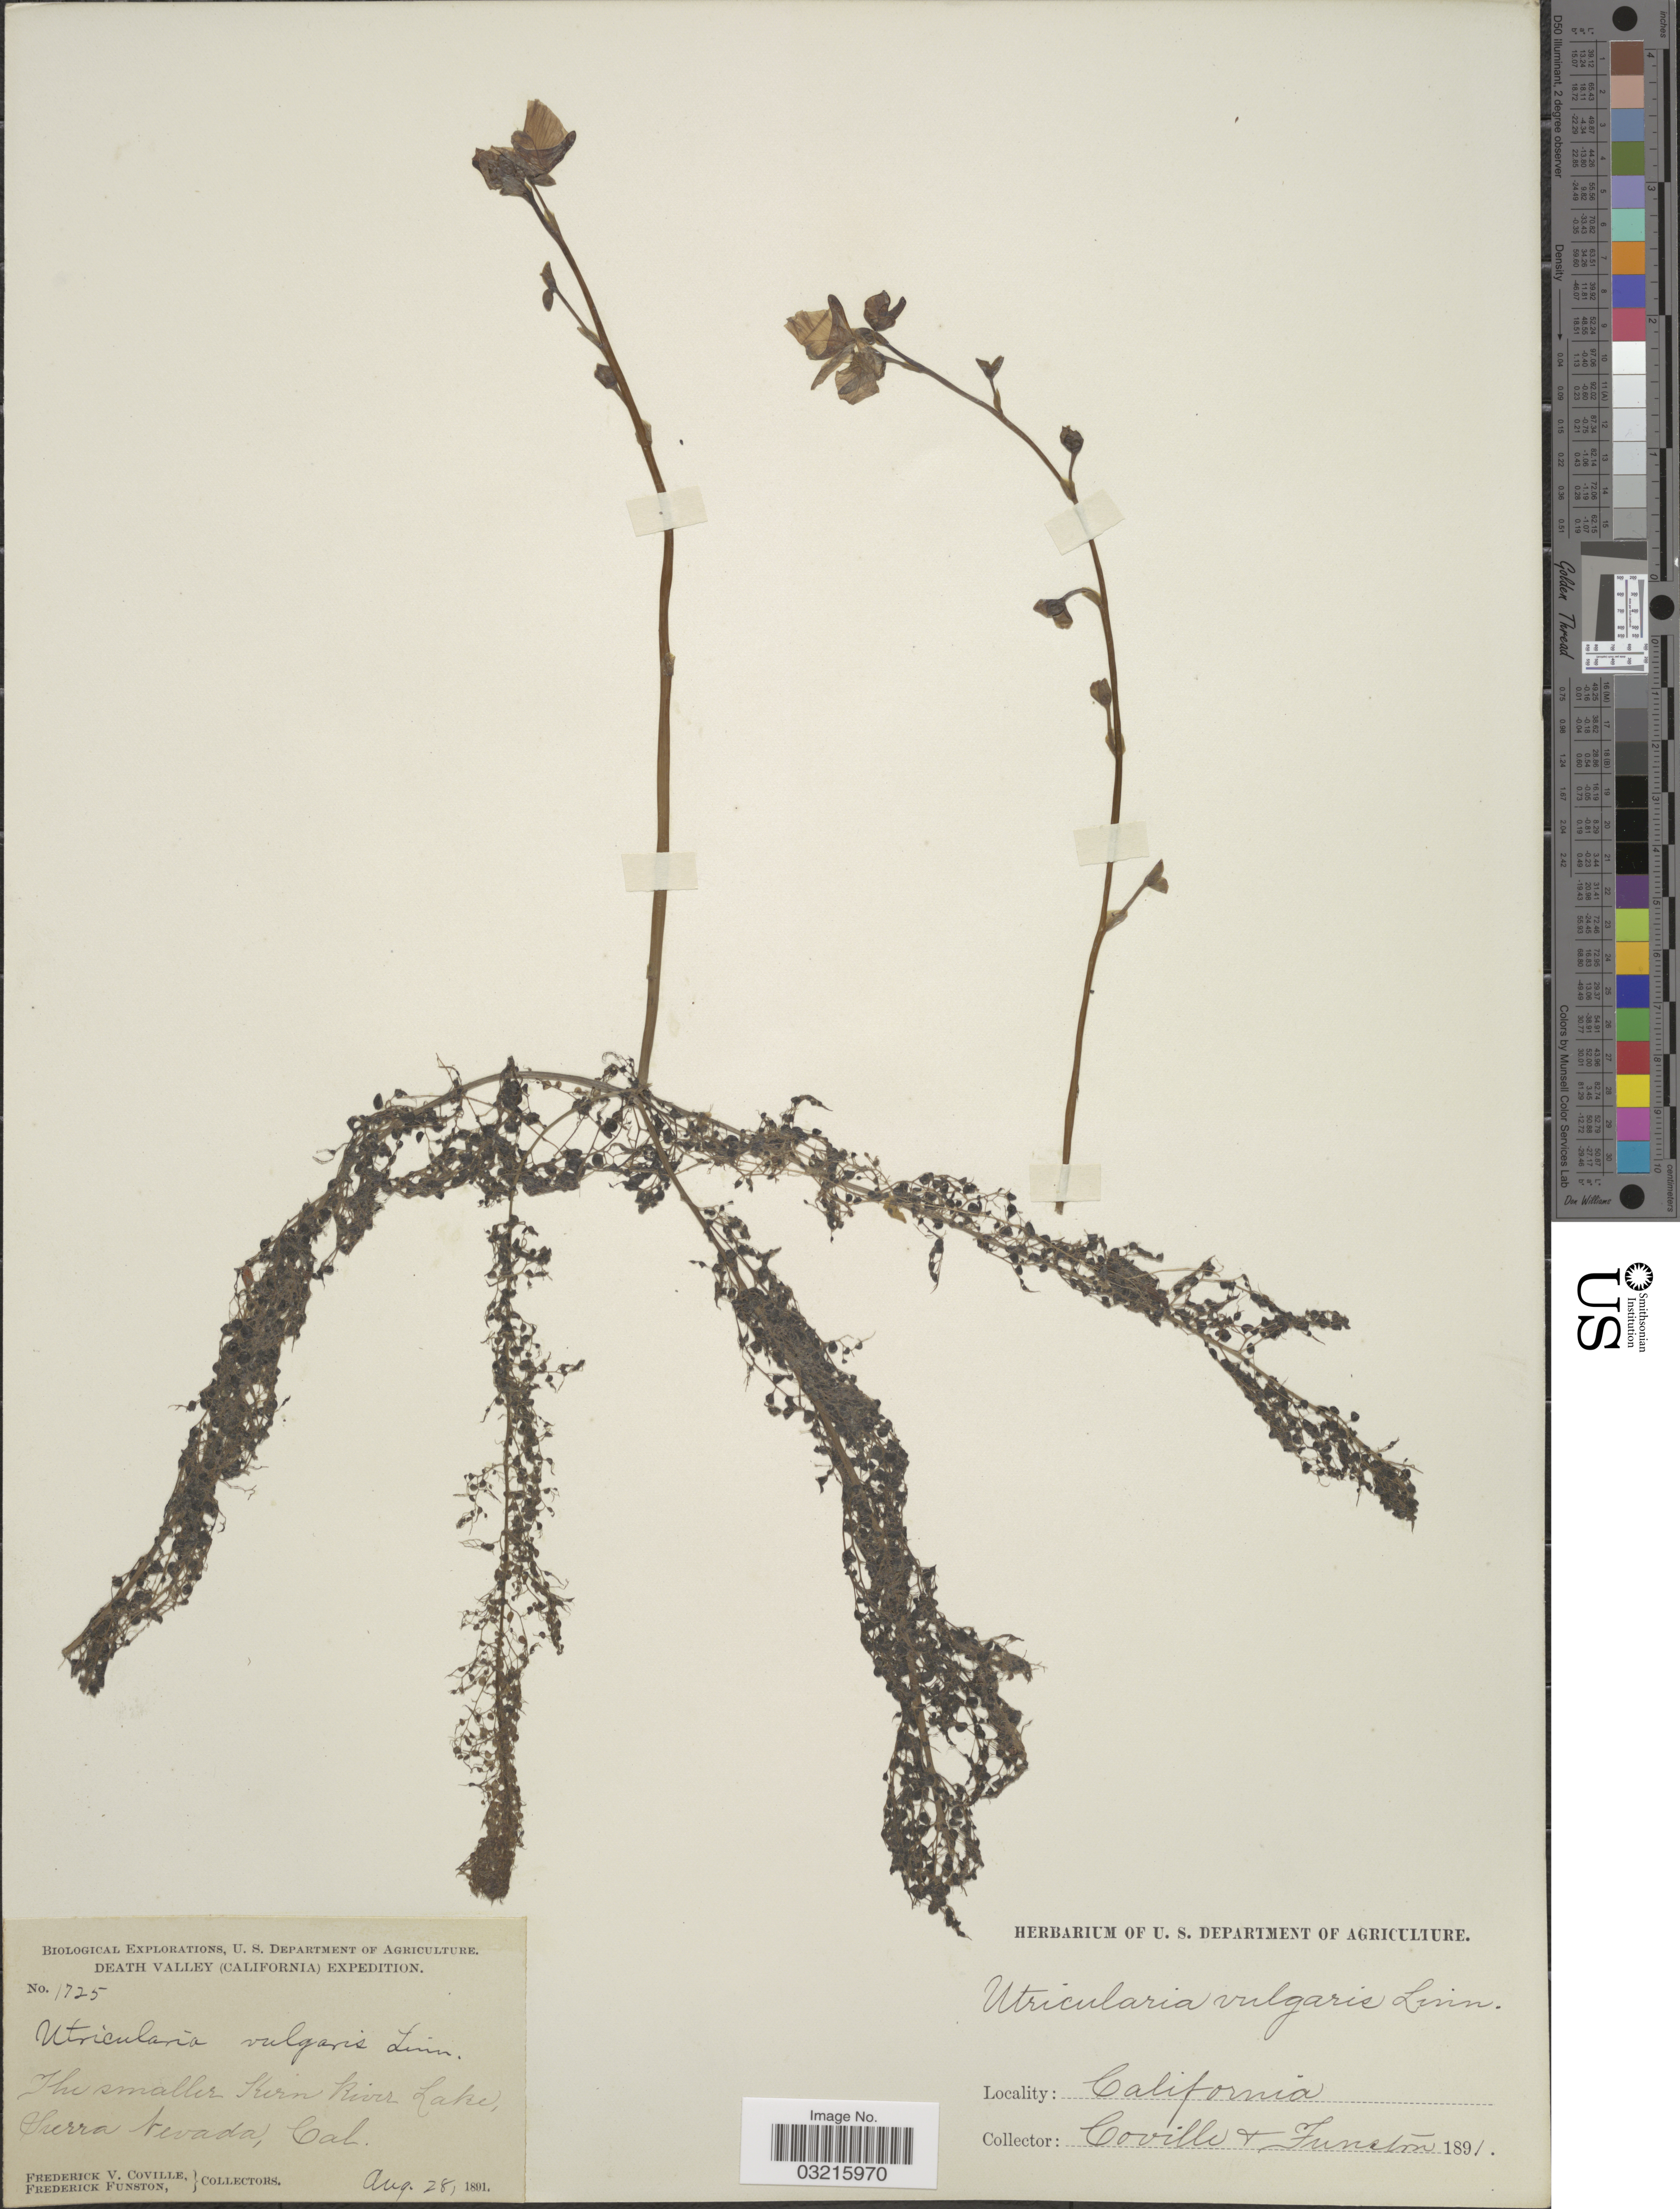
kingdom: Plantae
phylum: Tracheophyta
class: Magnoliopsida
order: Lamiales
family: Lentibulariaceae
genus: Utricularia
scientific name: Utricularia vulgaris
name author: L.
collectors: F. V. Coville & F. Funston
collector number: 1725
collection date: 1891-08-28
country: United States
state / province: California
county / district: Kern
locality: Death Valley, The smaller Kern River Lake, Sierra Nevada.